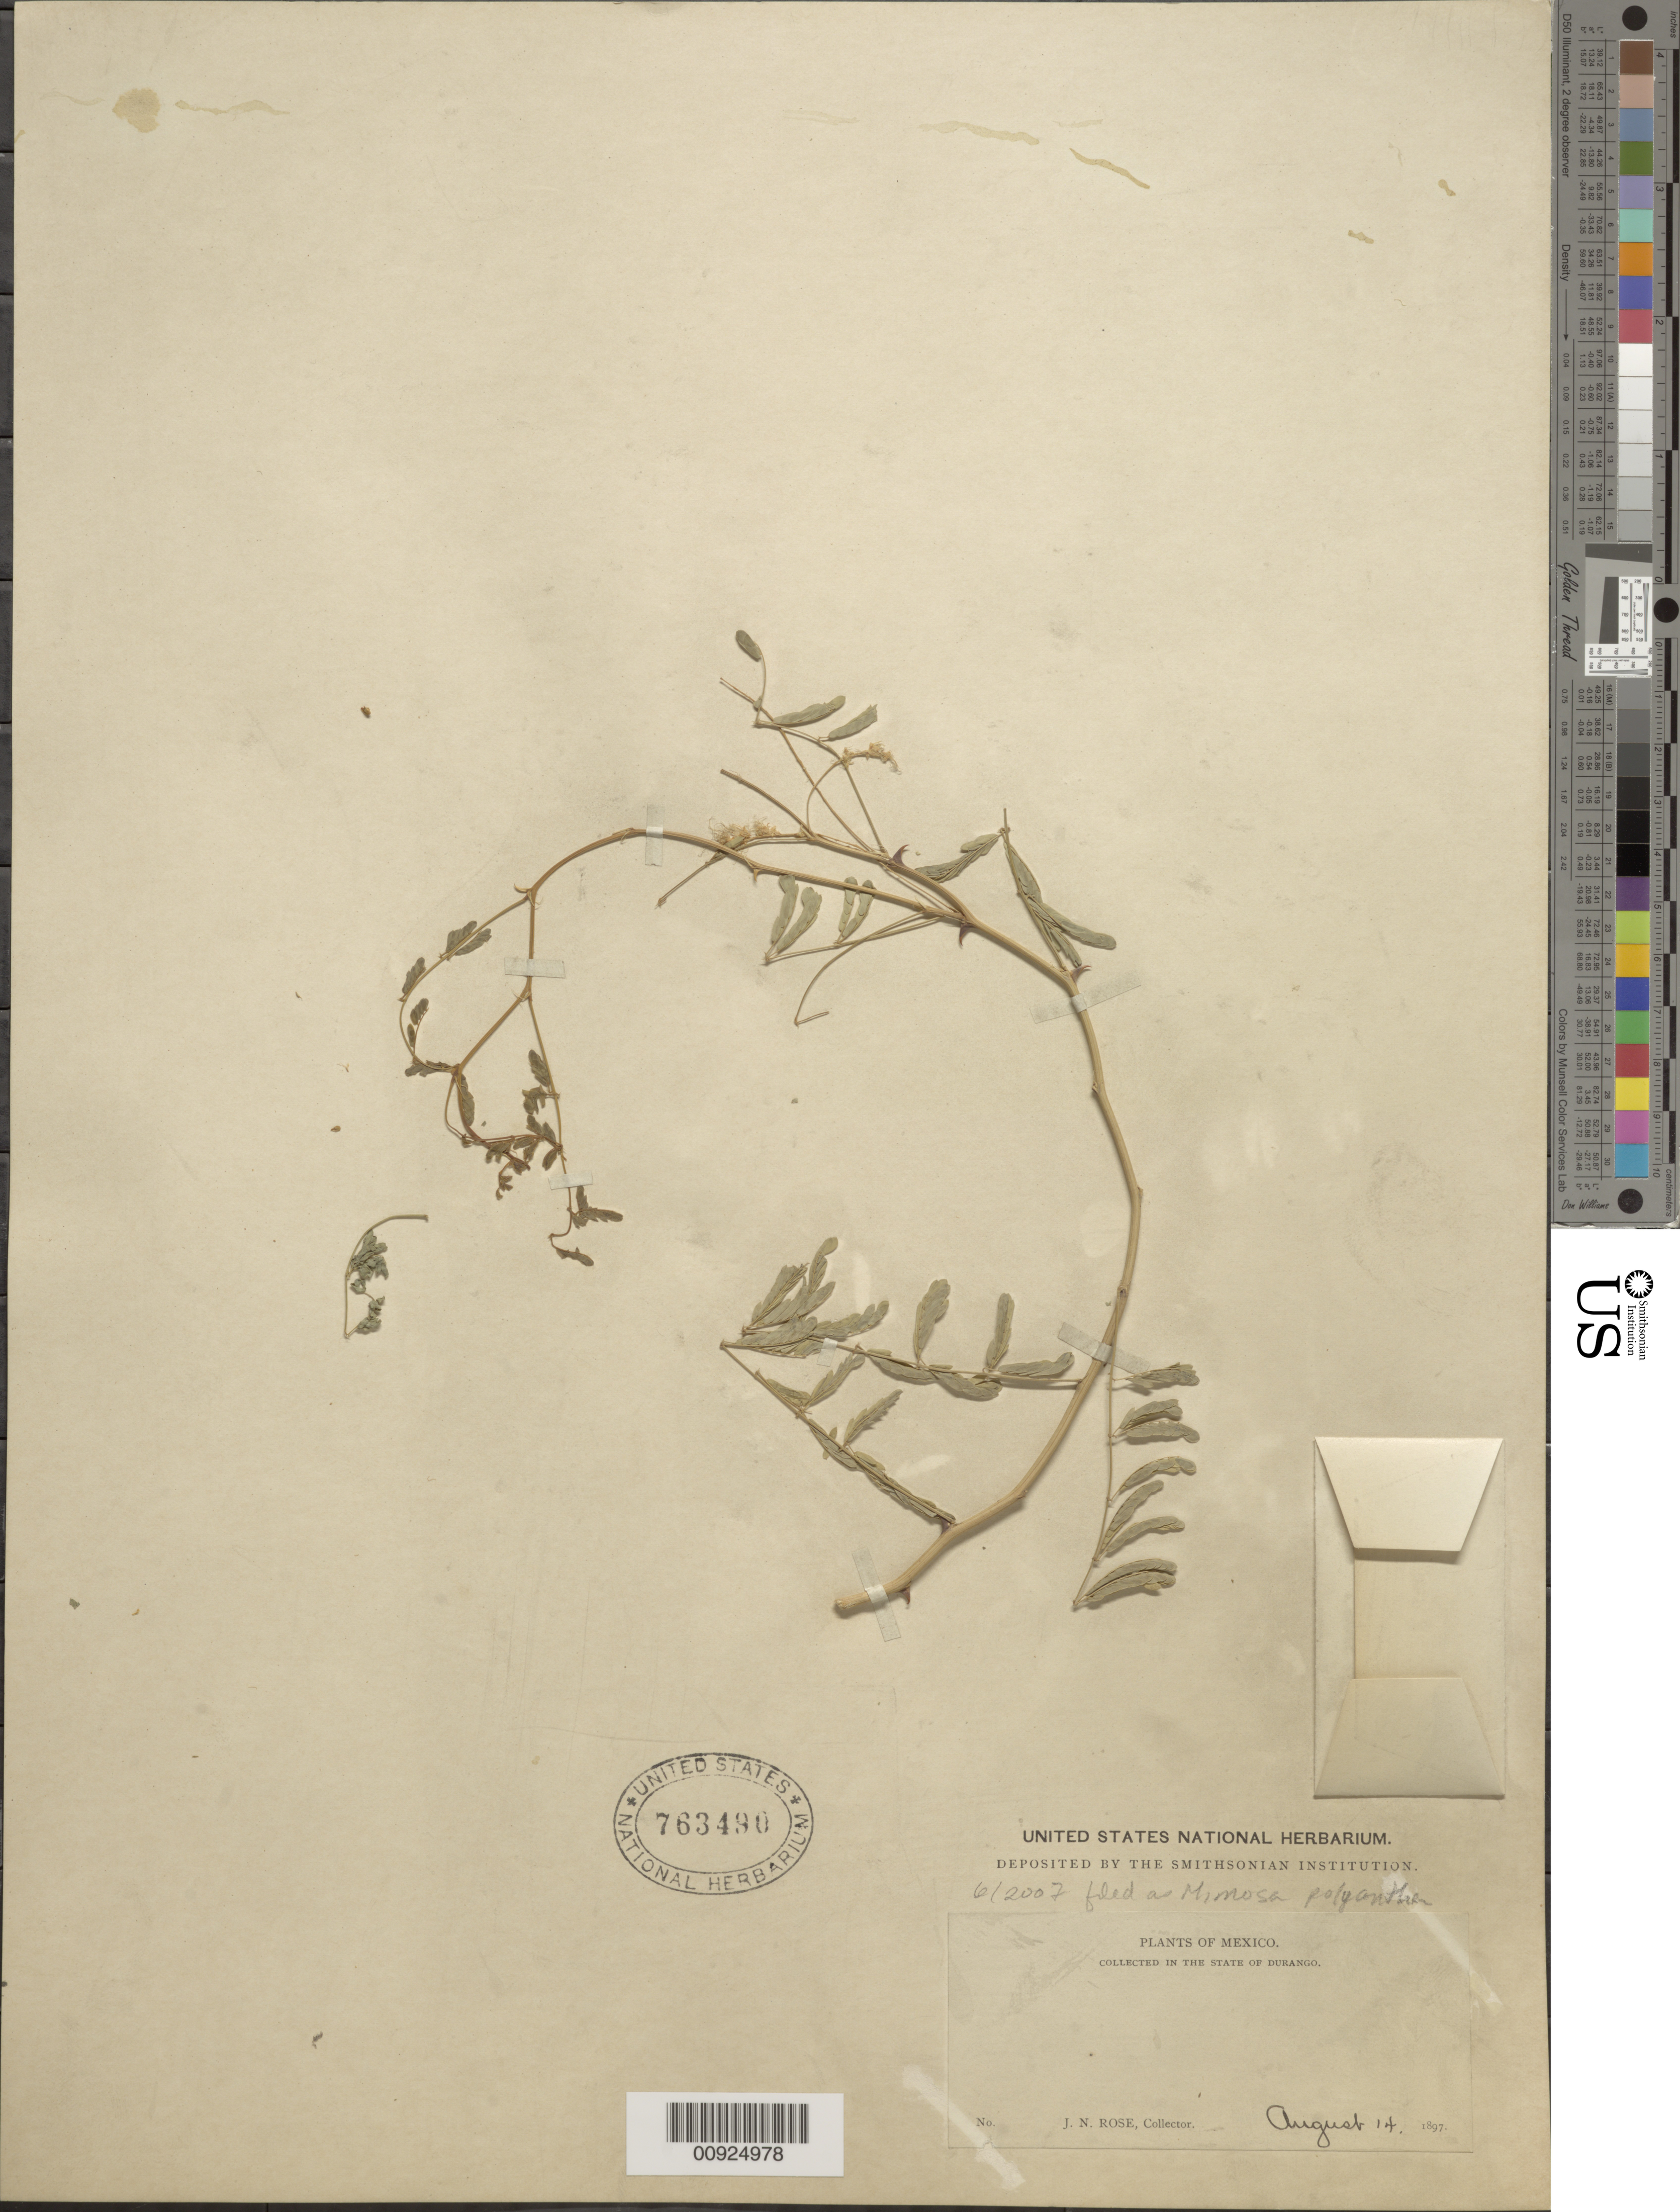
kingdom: Plantae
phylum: Tracheophyta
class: Magnoliopsida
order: Fabales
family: Fabaceae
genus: Mimosa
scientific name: Mimosa polyantha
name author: Benth.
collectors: J. N. Rose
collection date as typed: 14 Aug 1897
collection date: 1897-08-14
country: Mexico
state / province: Durango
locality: In the State of Durango.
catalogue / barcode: US 763490